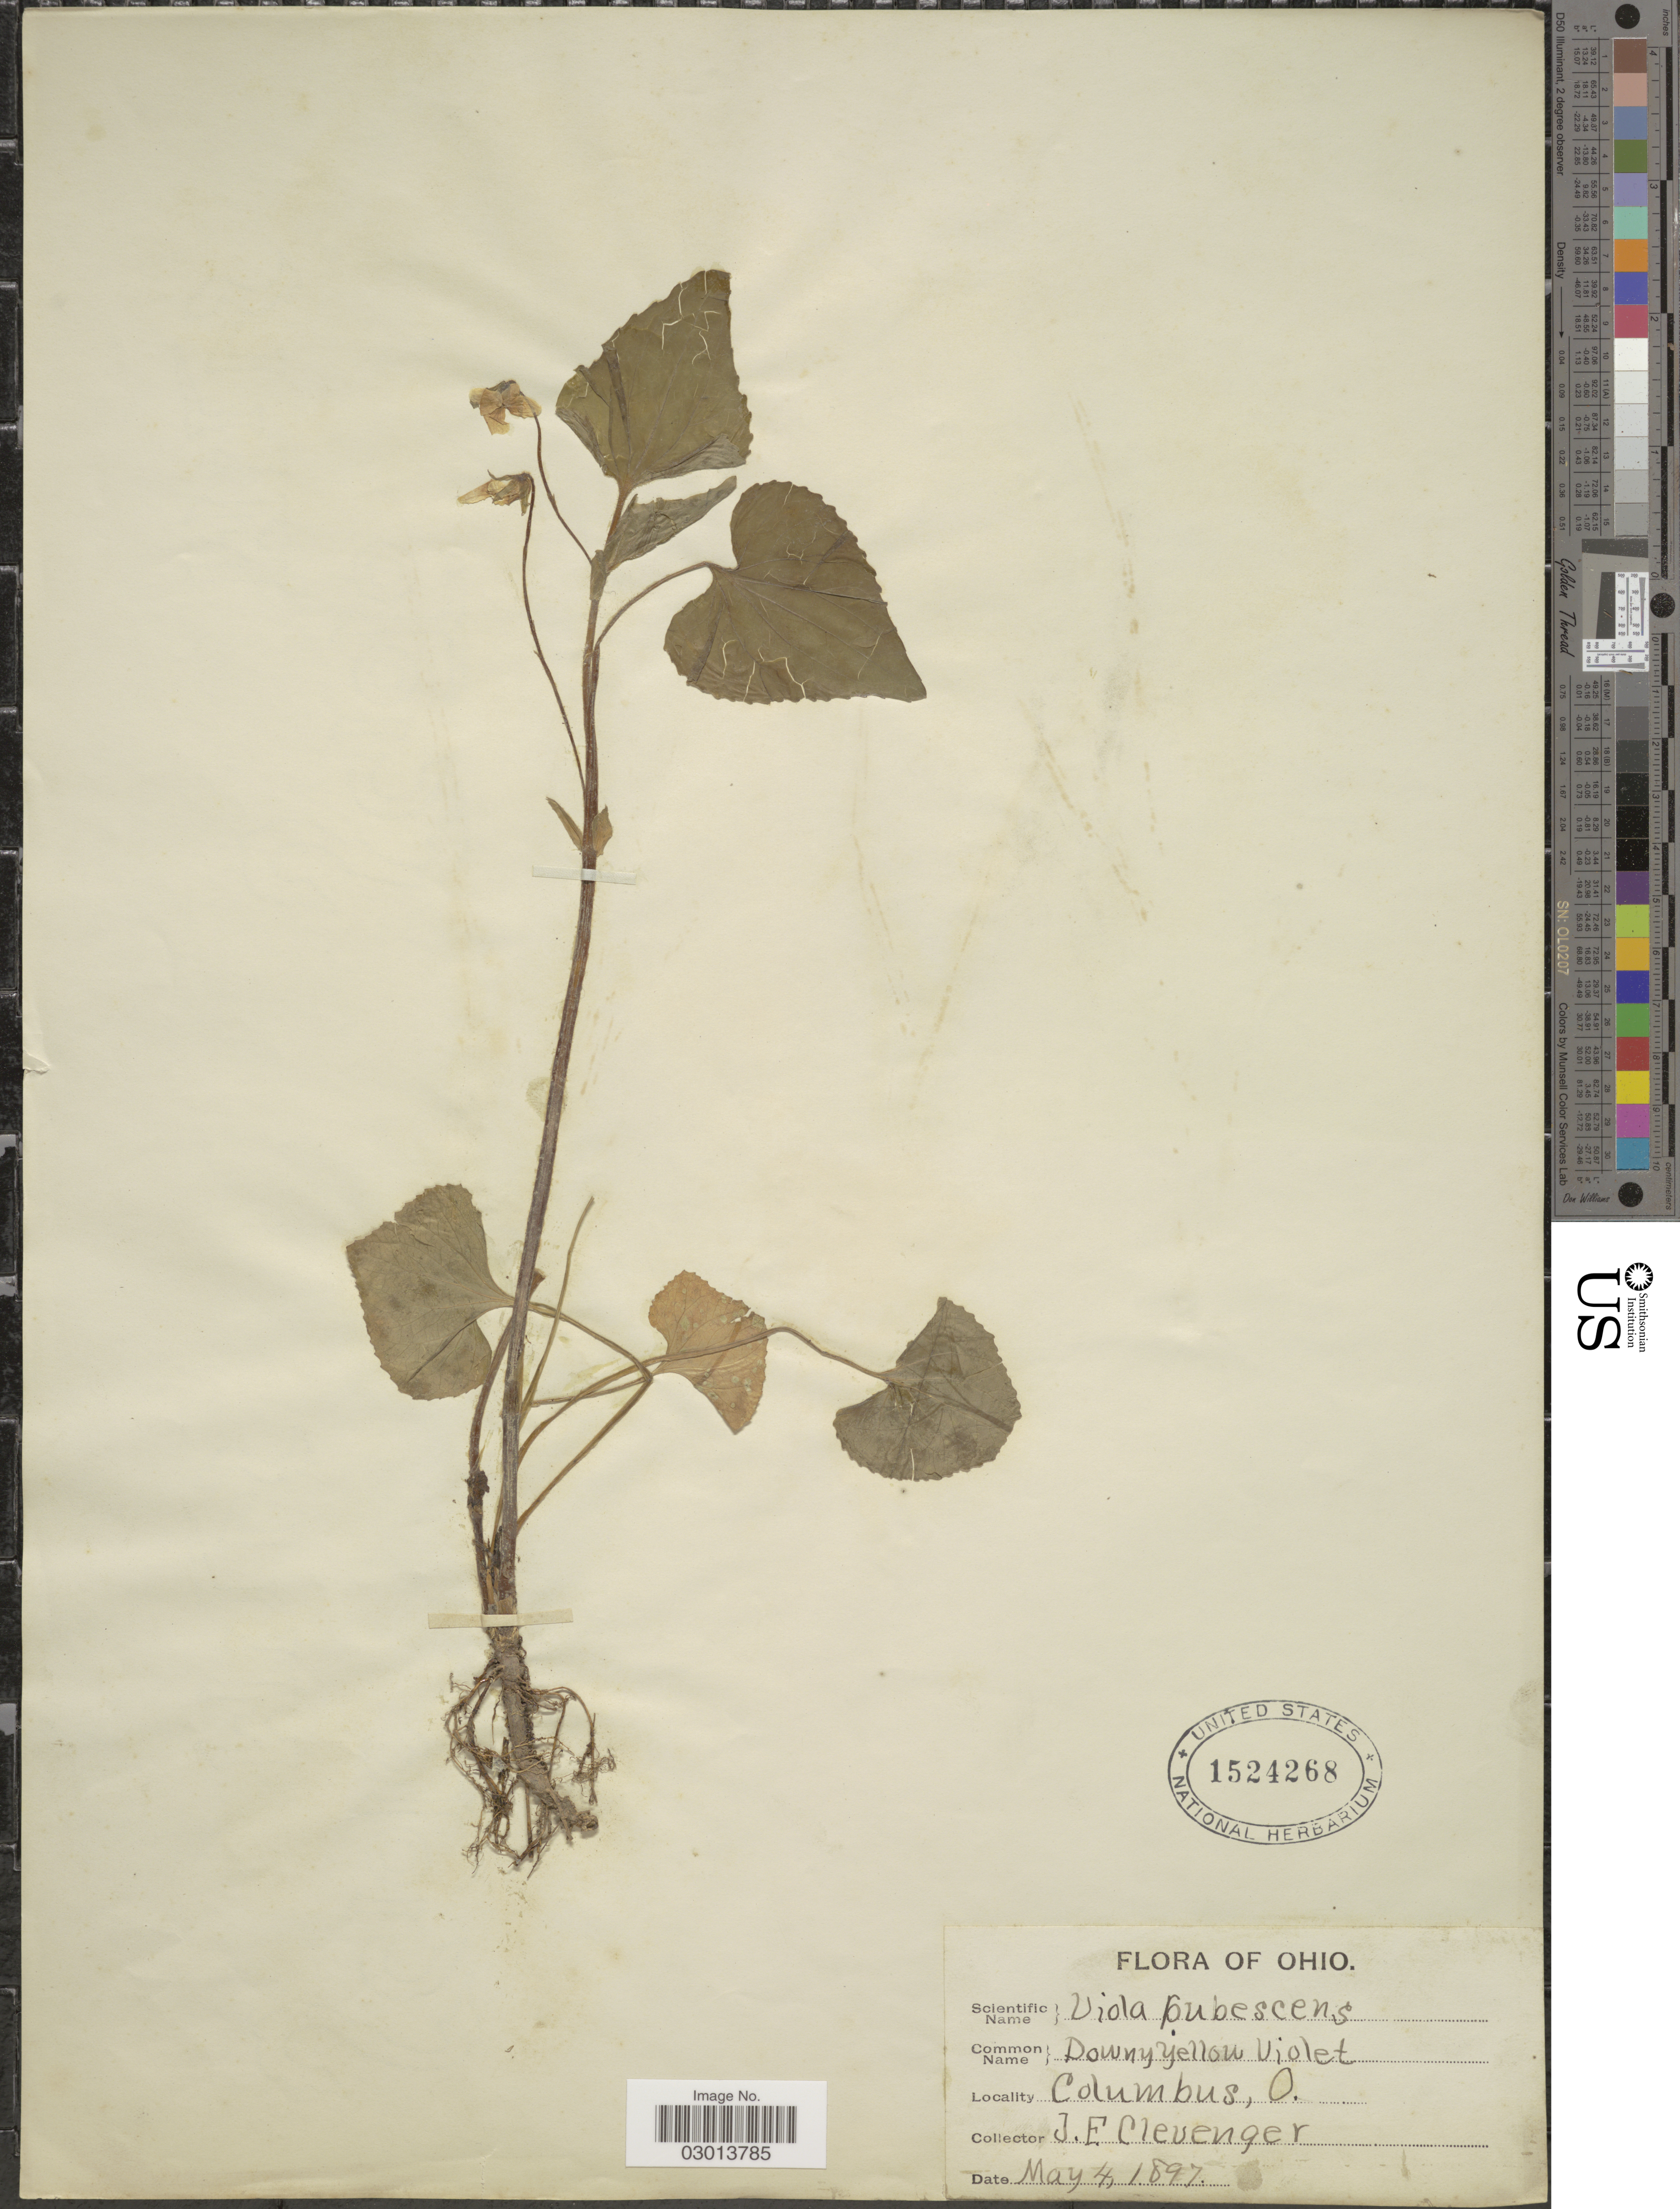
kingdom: Plantae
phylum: Tracheophyta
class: Magnoliopsida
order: Malpighiales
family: Violaceae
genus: Viola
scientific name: Viola pubescens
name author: Aiton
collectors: J. Clevenger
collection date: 1897-05-04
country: United States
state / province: Ohio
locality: Columbus.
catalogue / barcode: US 1524268